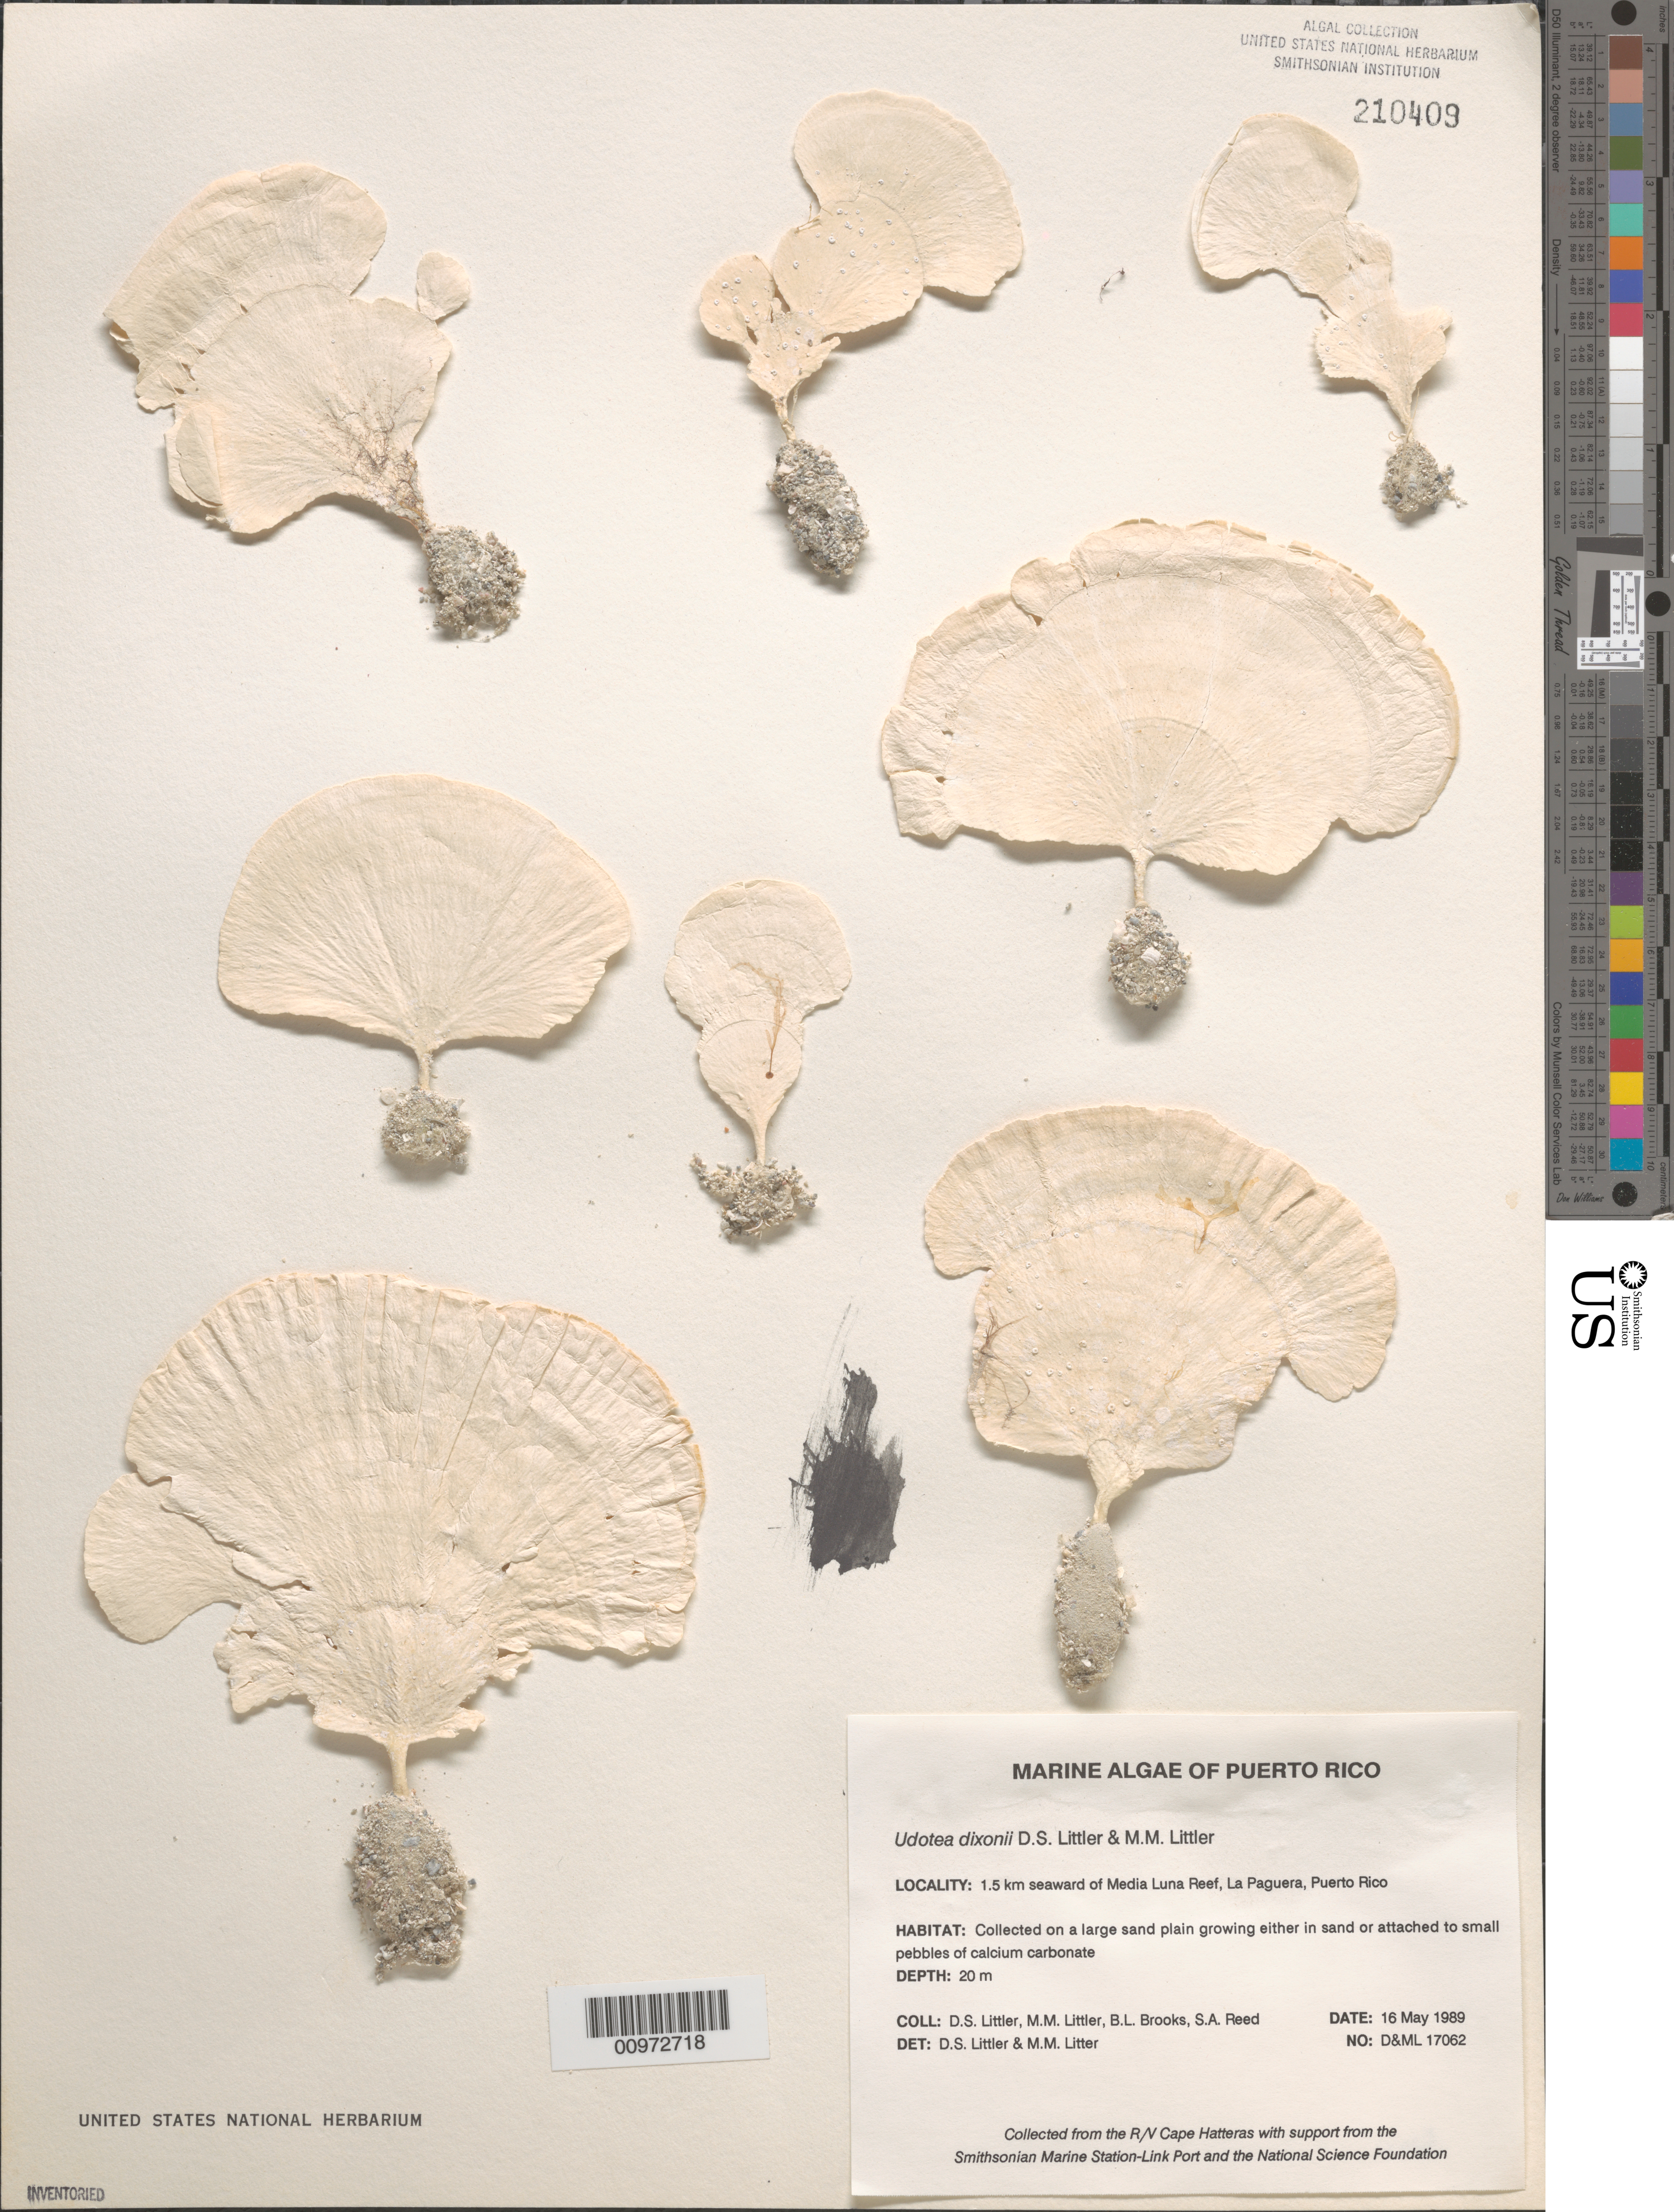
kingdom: Plantae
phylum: Chlorophyta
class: Ulvophyceae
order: Bryopsidales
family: Udoteaceae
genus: Udotea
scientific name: Udotea dixonii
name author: D.S. Littler & Littler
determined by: Littler, D. S.; Littler, M. M.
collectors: D. S. Littler, M. M. Littler, B. Brooks & S. Reed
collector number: D&ML 17062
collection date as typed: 16 May 1989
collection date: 1989-05-16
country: Puerto Rico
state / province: Lajas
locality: La Parguera, 1.5 km seaward of Media Luna Reef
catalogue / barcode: US 210409